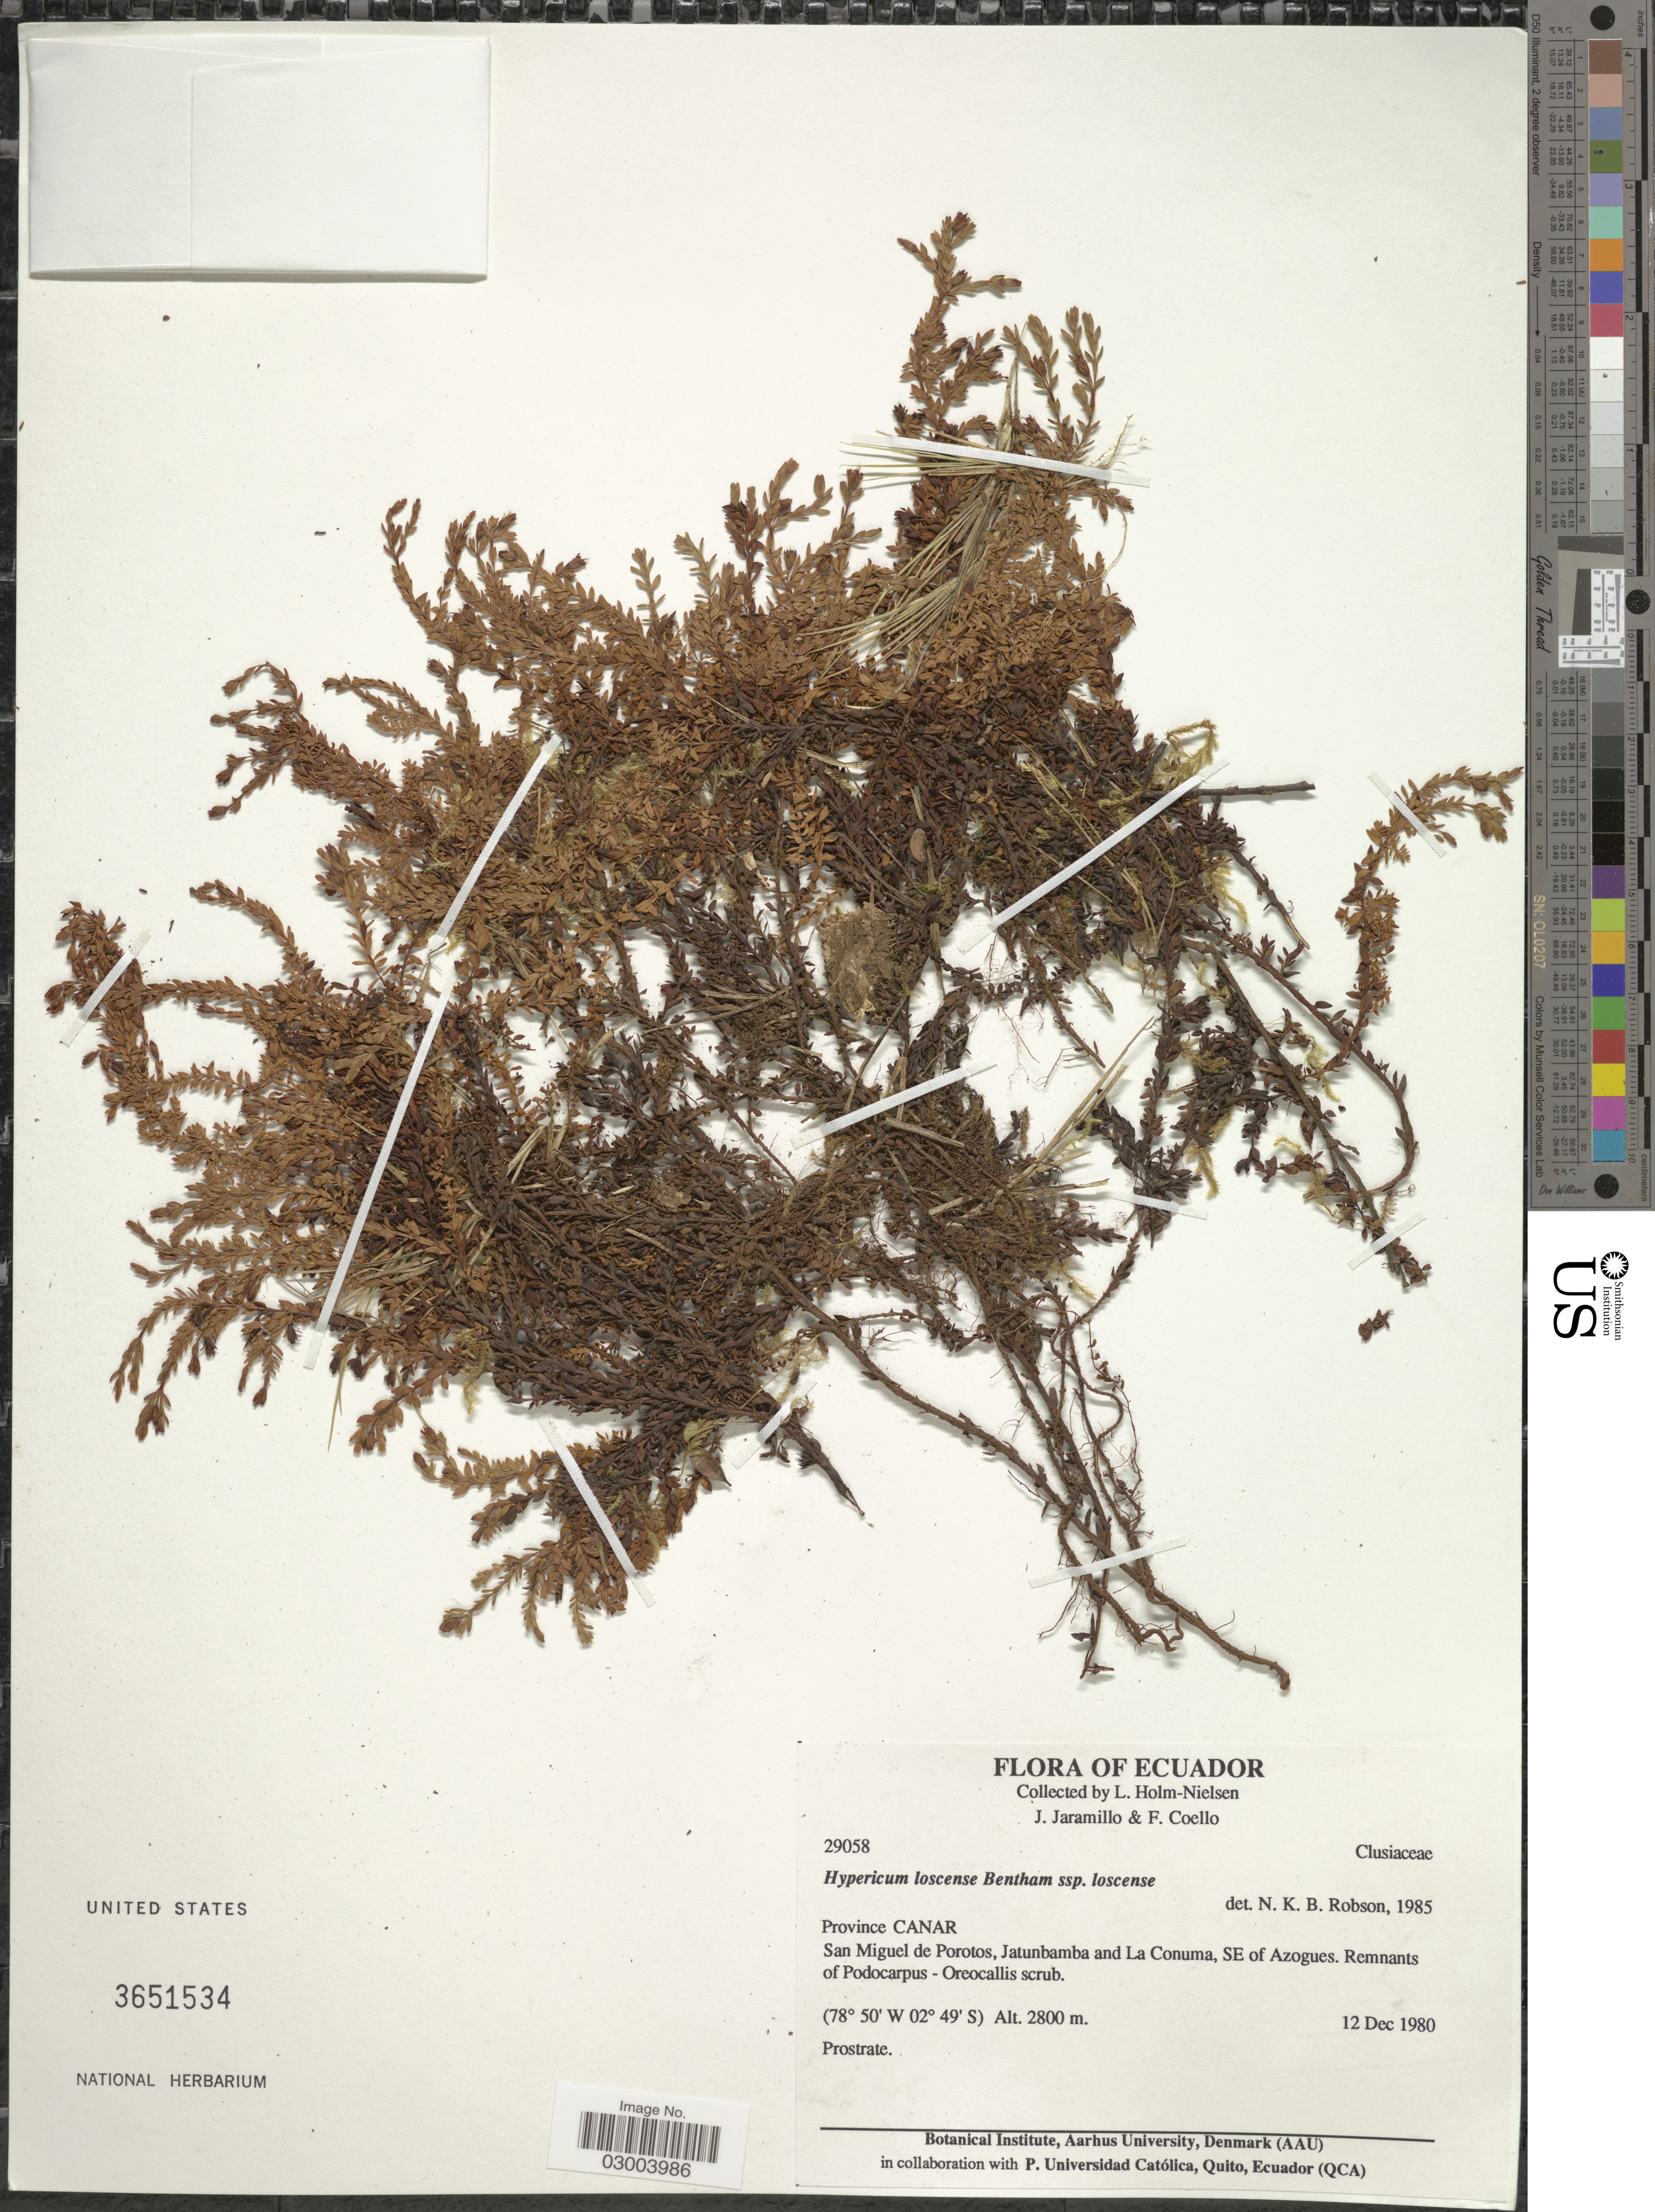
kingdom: Plantae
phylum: Tracheophyta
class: Magnoliopsida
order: Malpighiales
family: Hypericaceae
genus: Hypericum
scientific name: Hypericum loxense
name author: Benth.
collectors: L. Holm-Nielsen, J. Jaramillo & F. Coelho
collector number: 29058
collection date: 1980-12-12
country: Ecuador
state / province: Cañar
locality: San Miguel de Porotos, Jatunbamba and La Conuma, SE of Azogues.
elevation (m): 2800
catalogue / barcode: US 3651534